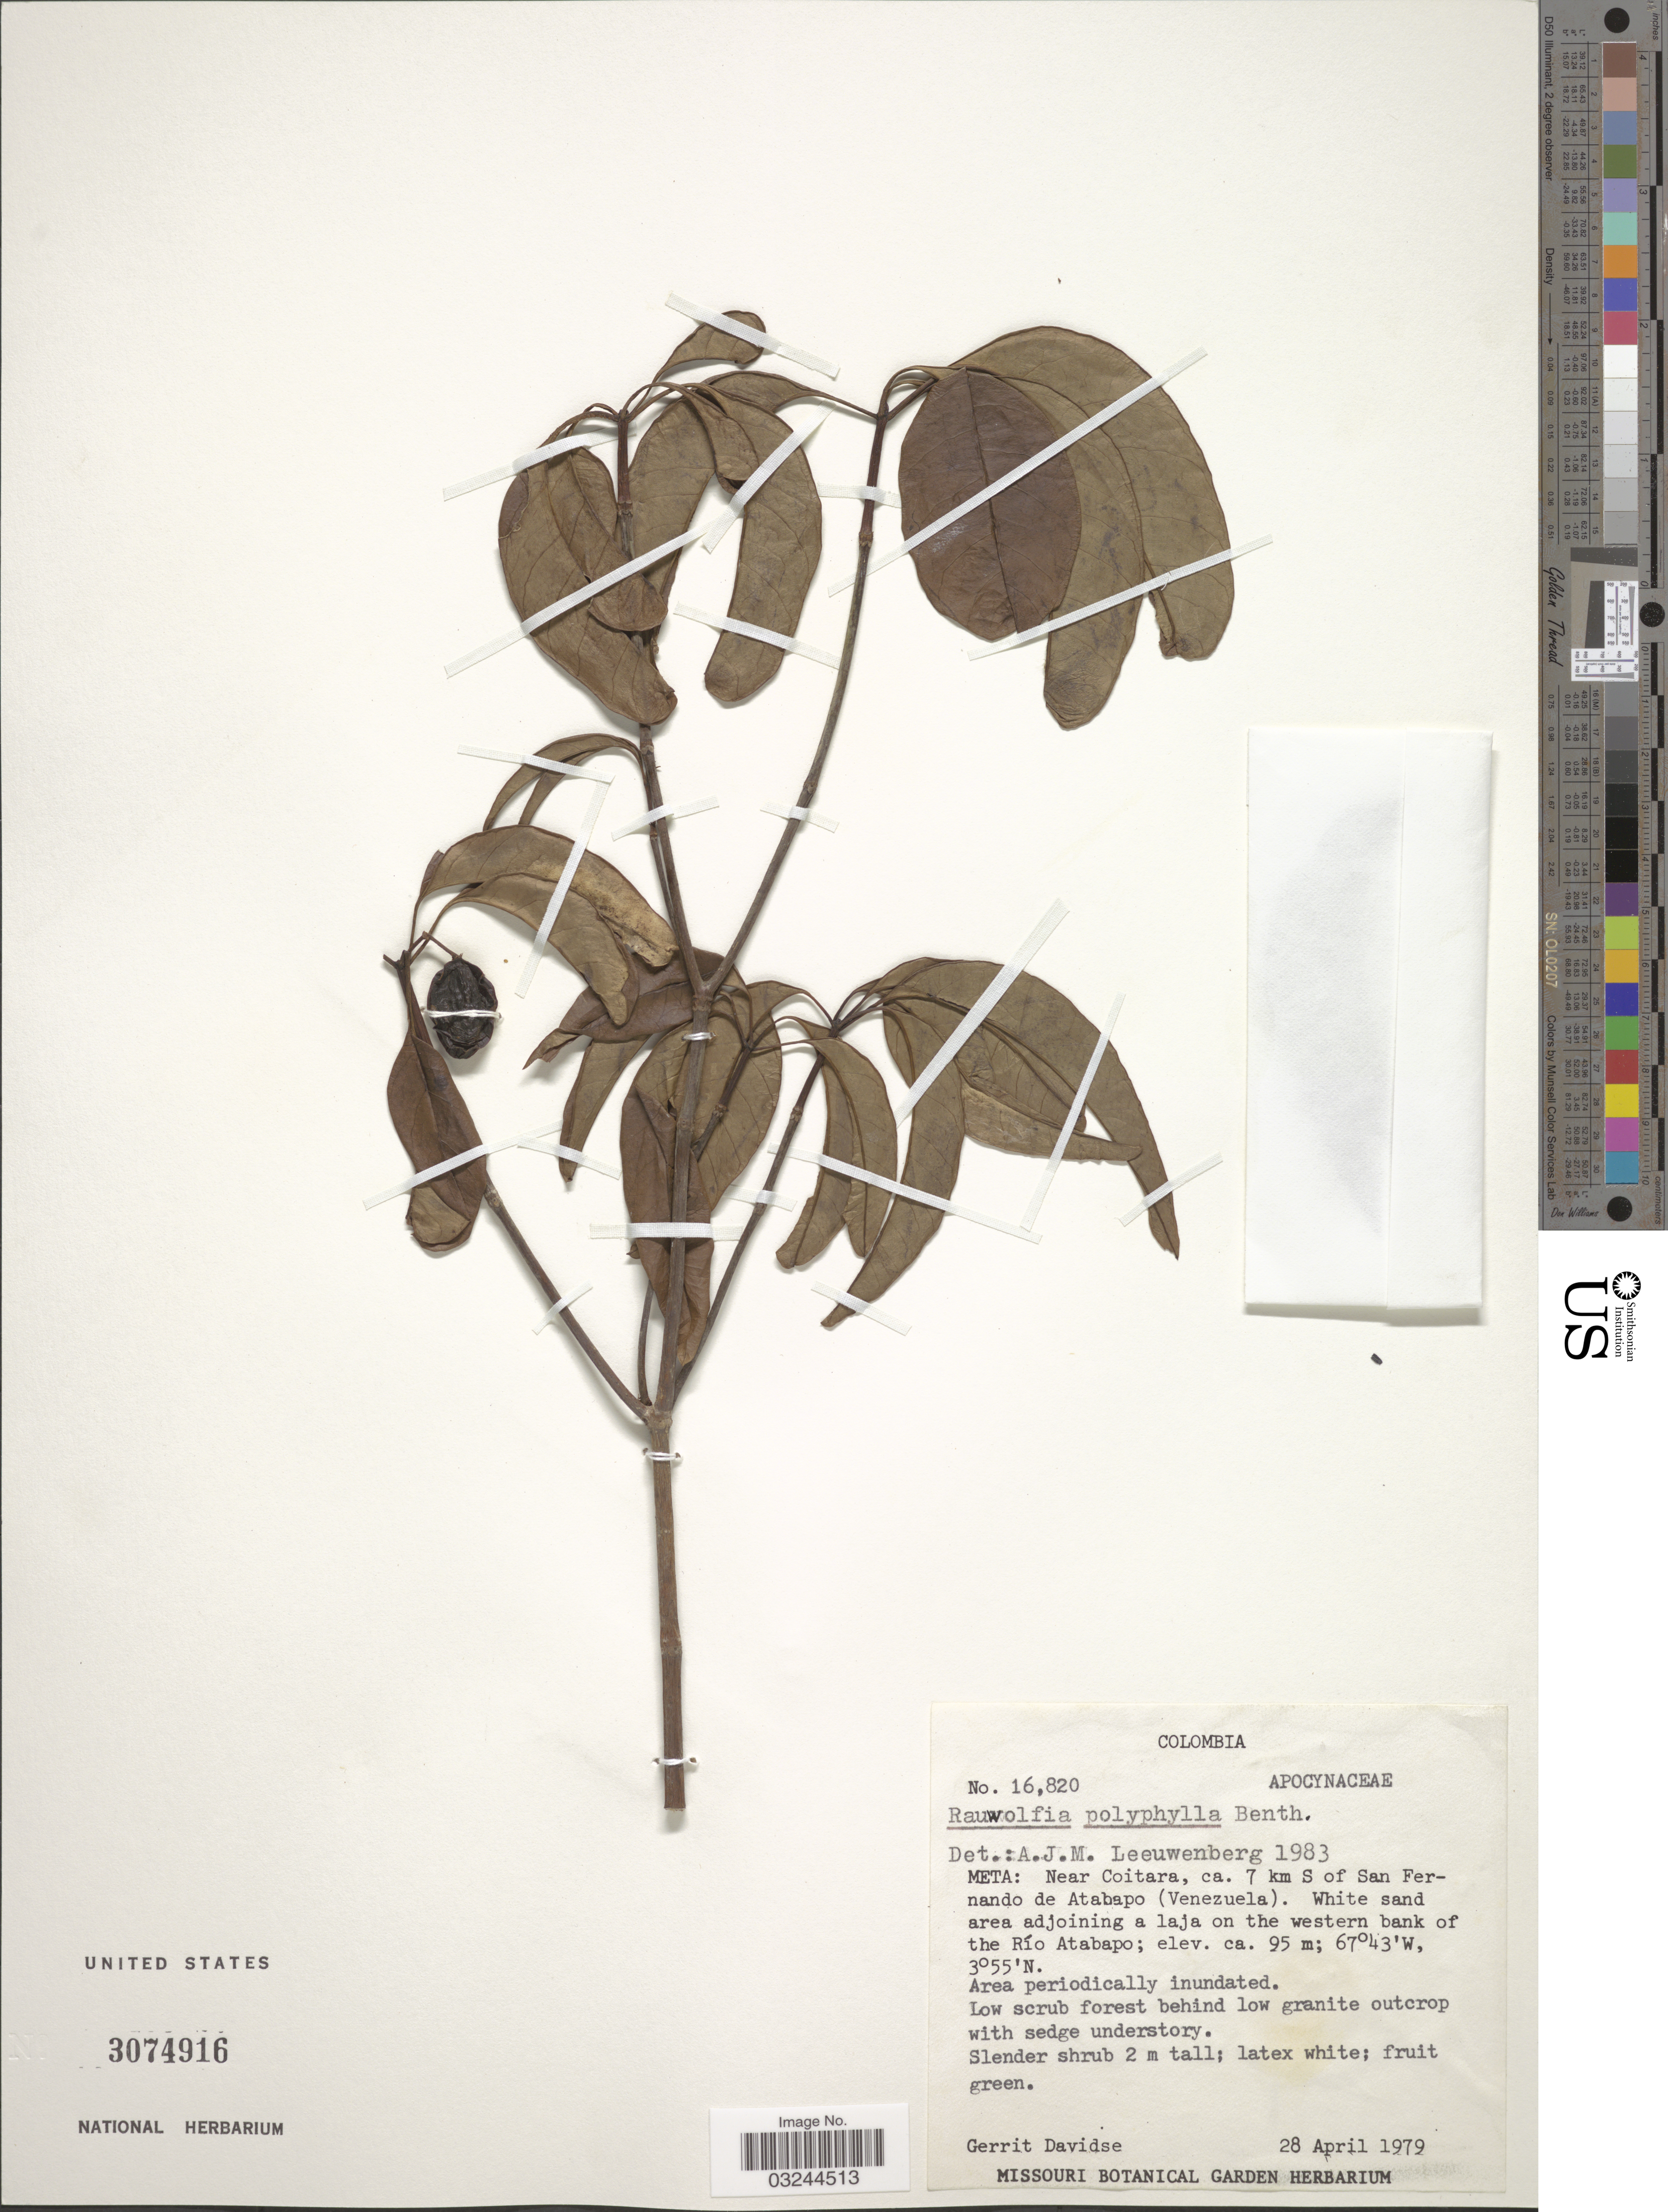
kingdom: Plantae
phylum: Tracheophyta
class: Magnoliopsida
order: Gentianales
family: Apocynaceae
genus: Rauvolfia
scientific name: Rauvolfia polyphylla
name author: Benth.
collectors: G. Davidse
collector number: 16820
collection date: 1979-04-28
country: Colombia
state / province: Meta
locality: Near Coitara, ca. 7 km S of San Fernando de Atabapo (Venezuela). White sand area adjoining a laja on the western bank of the Río Atabapo.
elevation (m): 95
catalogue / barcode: US 3074916